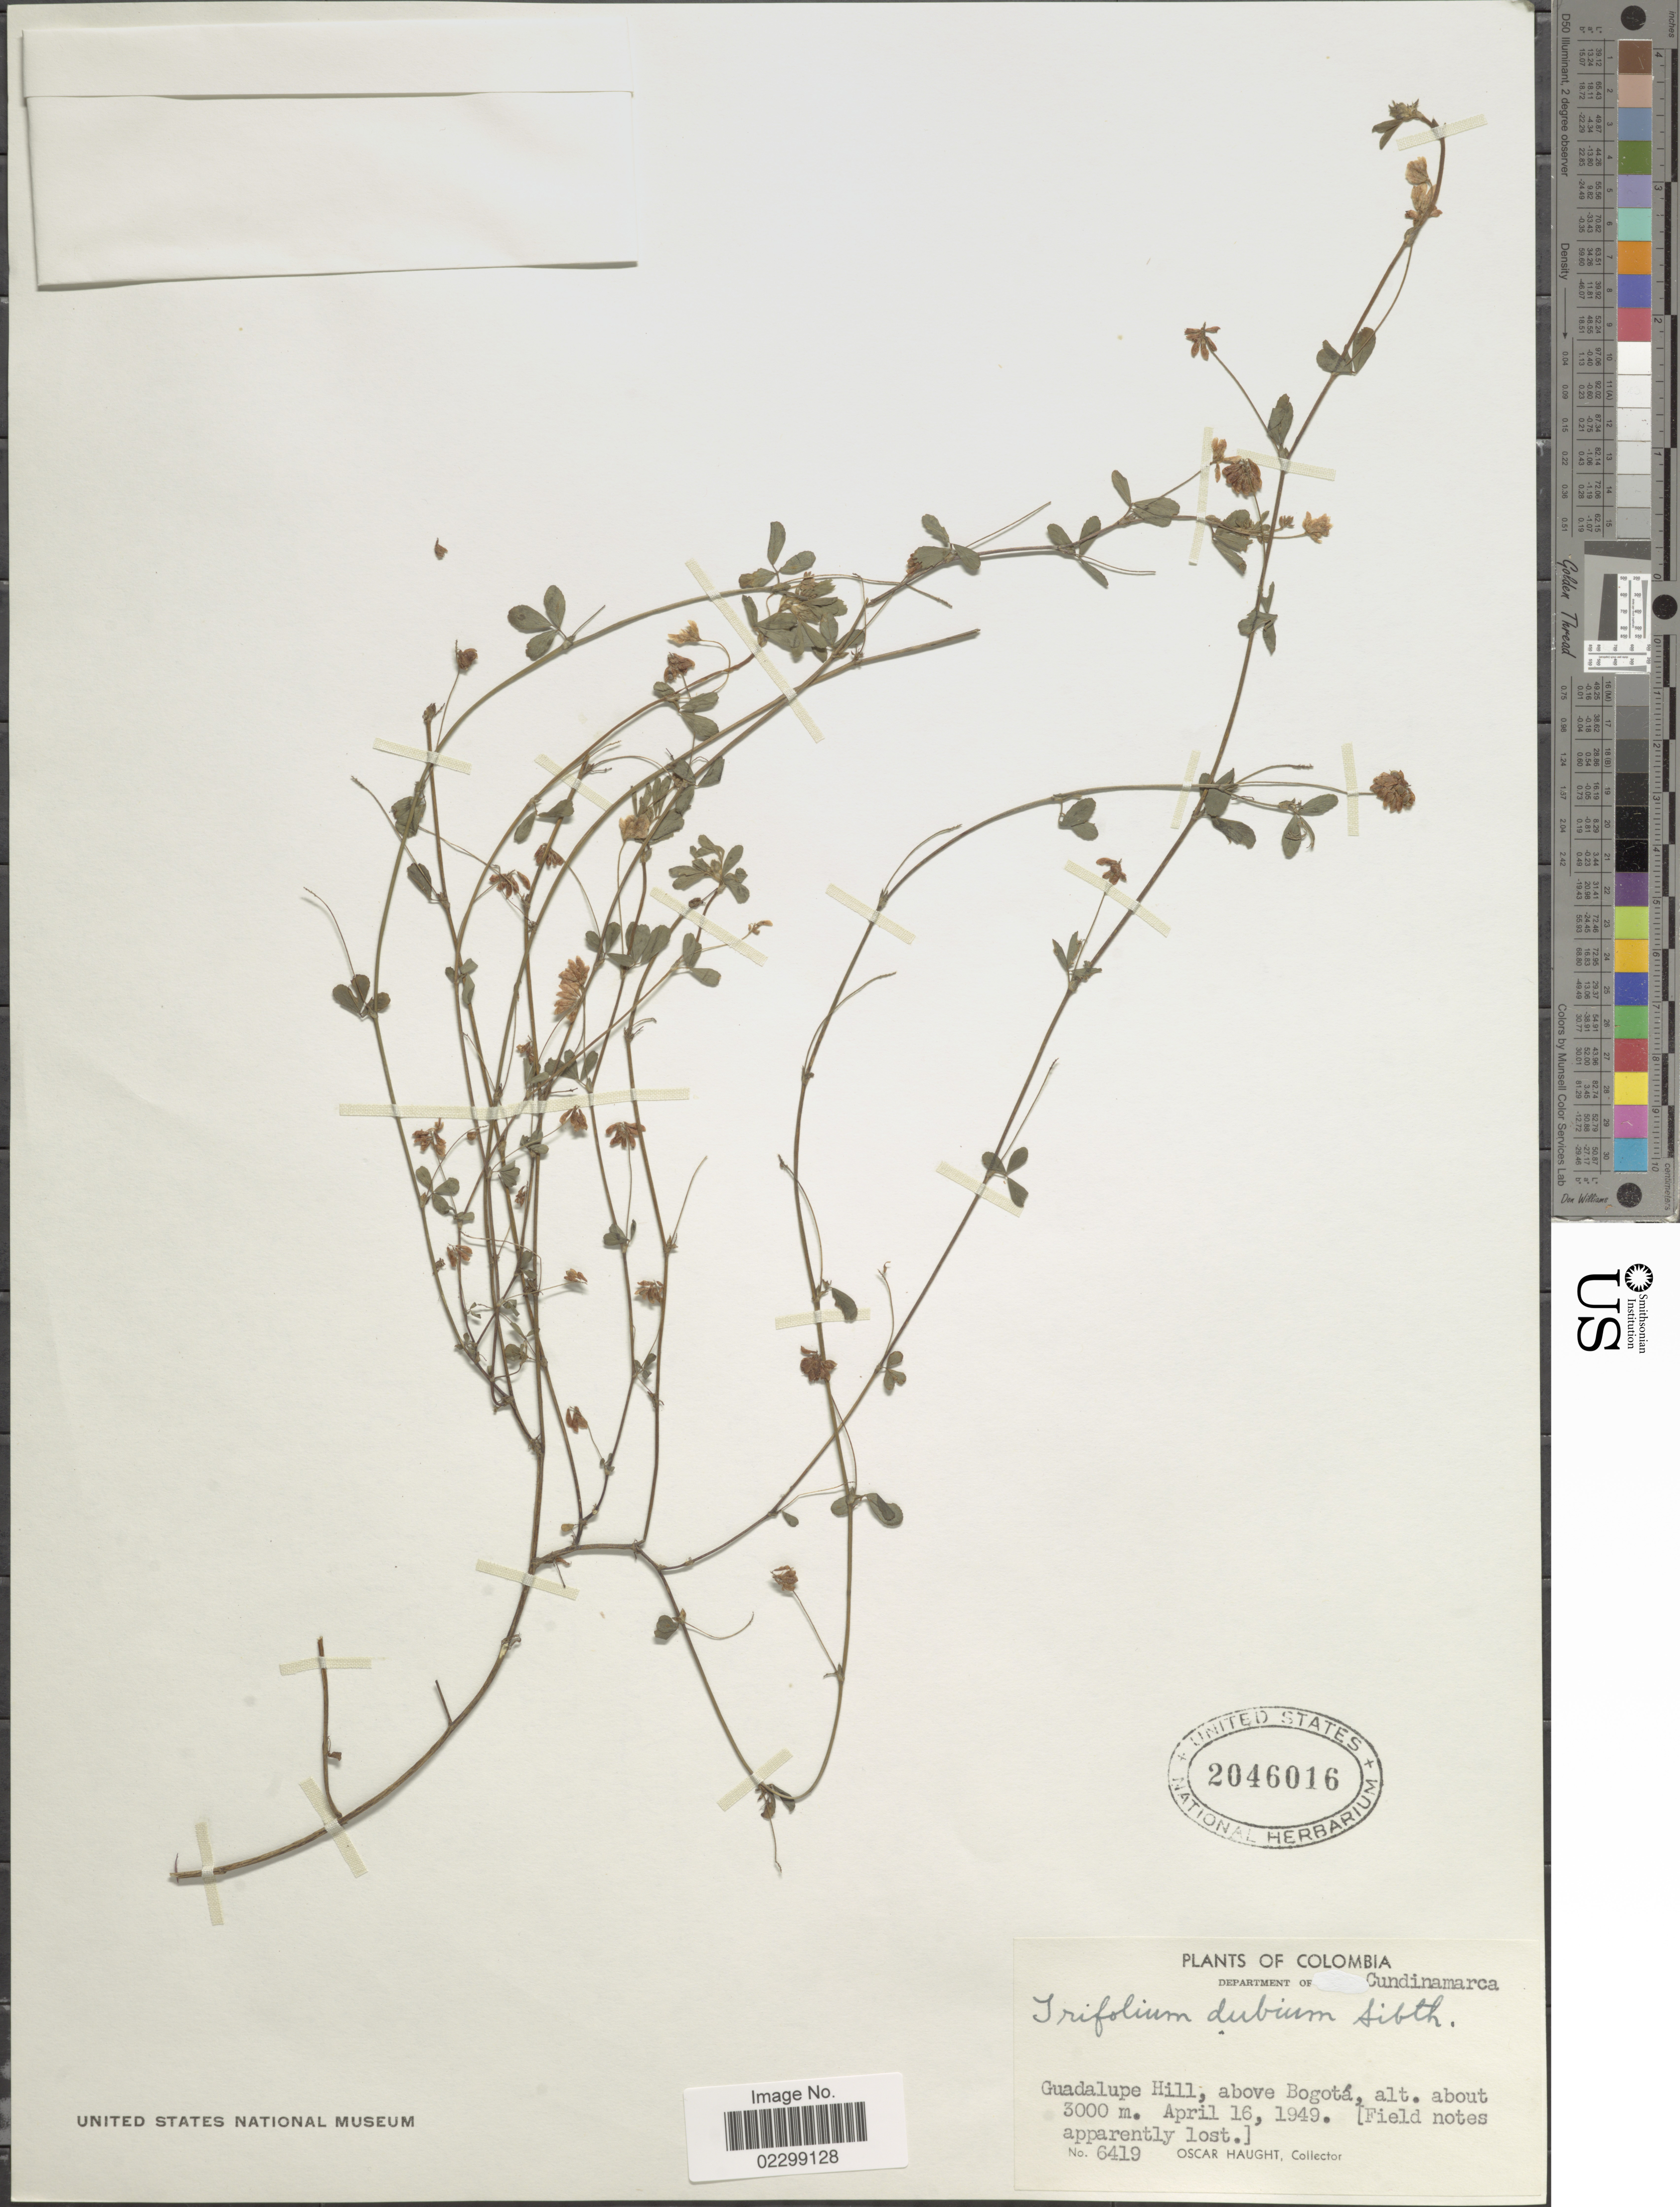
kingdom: Plantae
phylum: Tracheophyta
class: Magnoliopsida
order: Fabales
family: Fabaceae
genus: Trifolium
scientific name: Trifolium dubium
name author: Sibth.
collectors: O. L. Haught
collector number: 6419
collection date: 1949-04-16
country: Colombia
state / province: Cundinamarca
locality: Guadalupe Hill, above Bogotá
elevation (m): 3000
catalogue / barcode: US 2046016